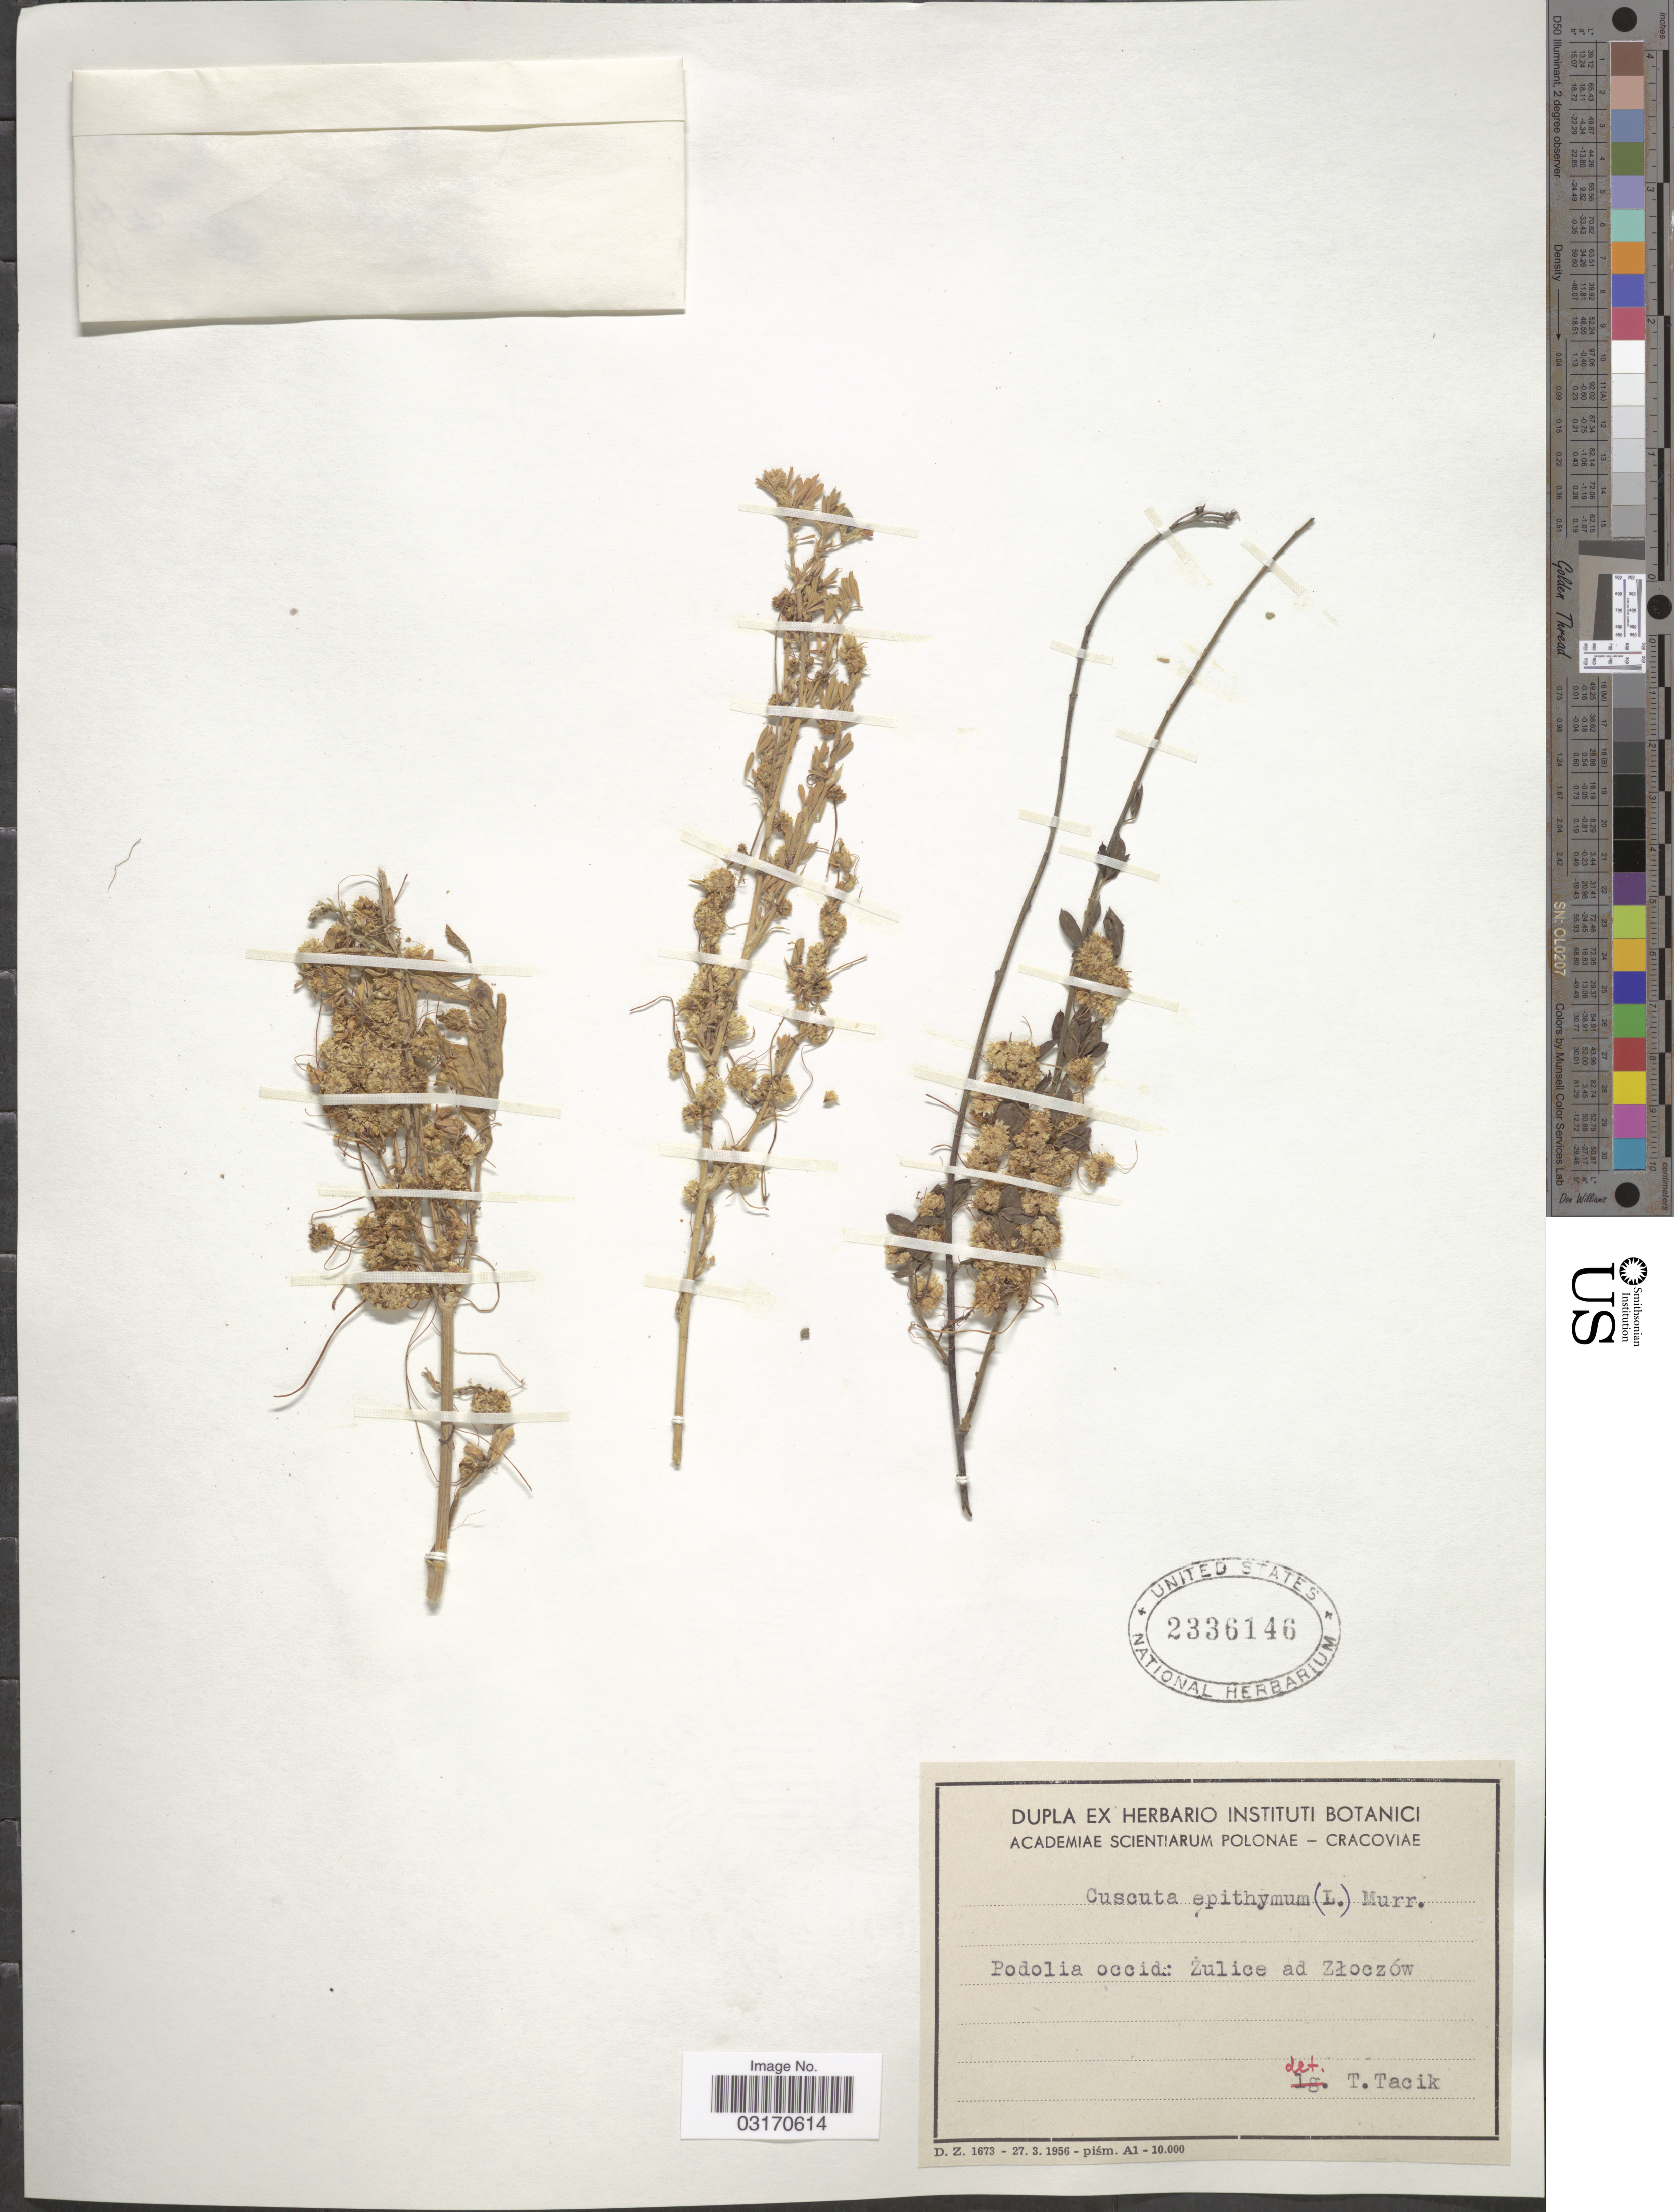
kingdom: Plantae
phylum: Tracheophyta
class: Magnoliopsida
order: Solanales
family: Convolvulaceae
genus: Cuscuta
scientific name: Cuscuta epithymum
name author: Murray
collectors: Ex herb. Instituti Botanici Academiae Scientiarum Polanae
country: Ukraine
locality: Podolia occid.: Zulice ad Zloczów.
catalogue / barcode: US 2336146